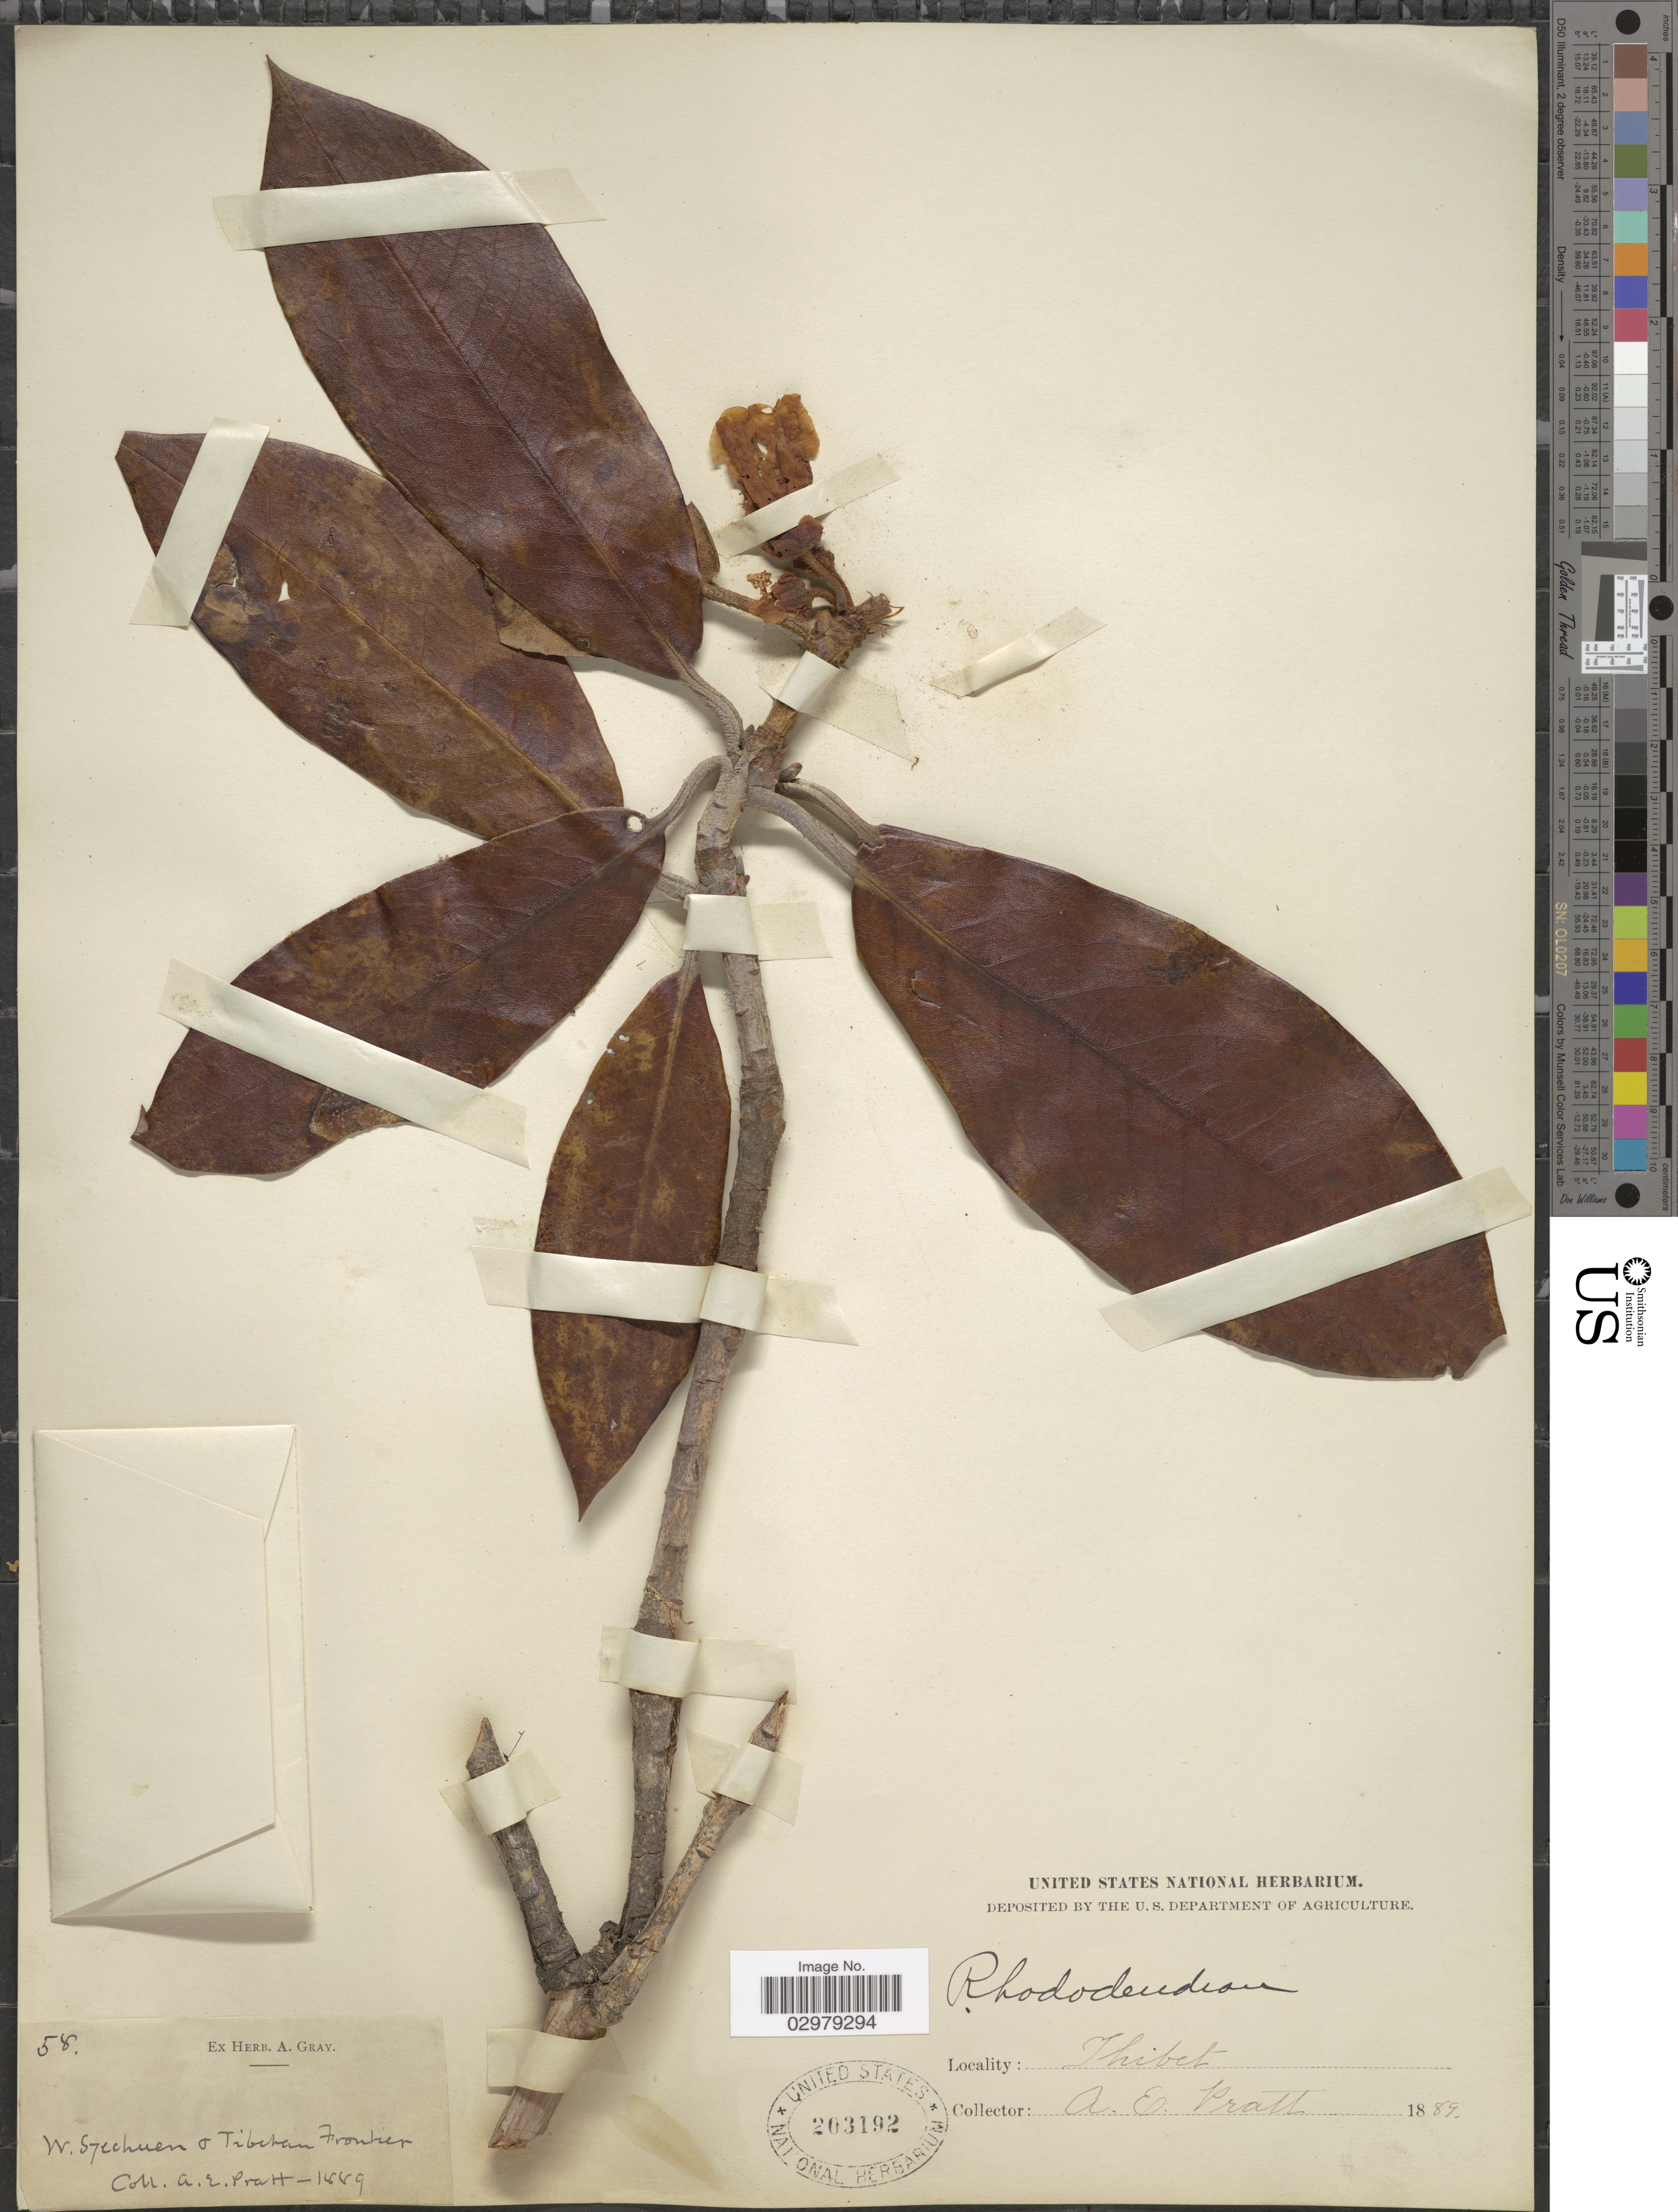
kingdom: Plantae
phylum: Tracheophyta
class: Magnoliopsida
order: Ericales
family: Ericaceae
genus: Rhododendron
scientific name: Rhododendron sp.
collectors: A. Pratt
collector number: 58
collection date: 1889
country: China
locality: W. Szechuan & Tibetan Frontier.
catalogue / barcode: US 203192